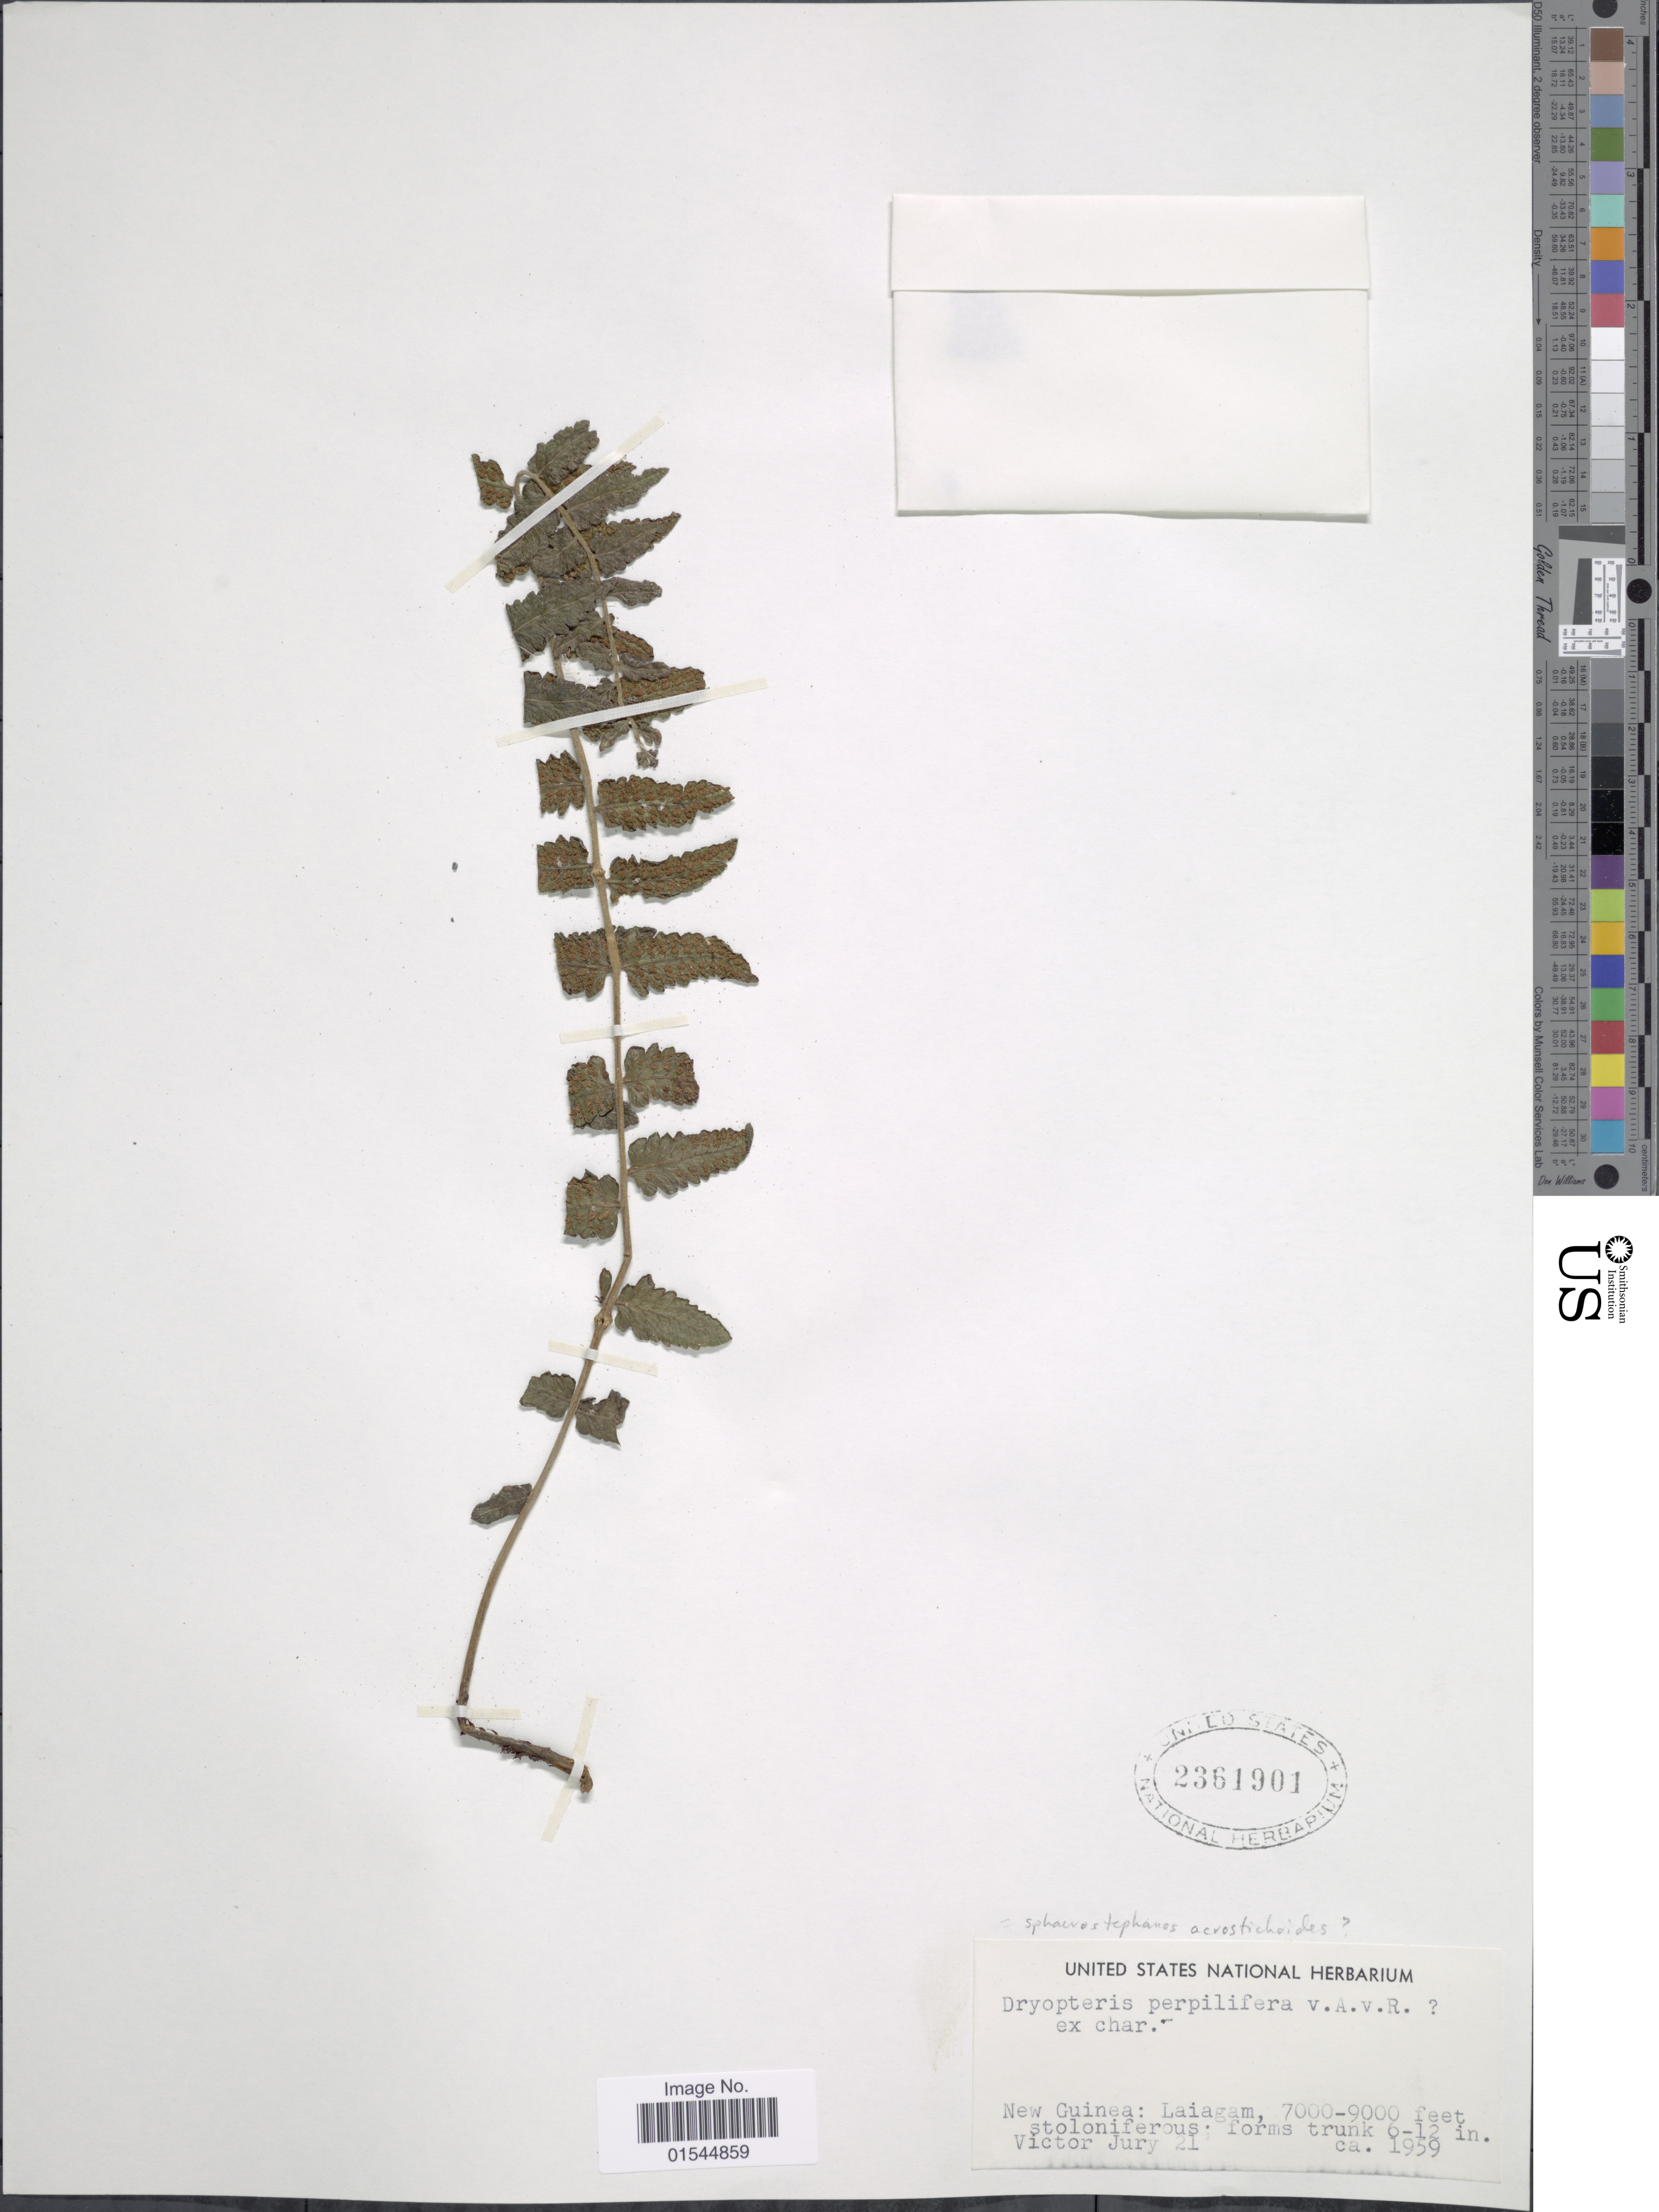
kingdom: Plantae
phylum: Tracheophyta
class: Polypodiopsida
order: Polypodiales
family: Thelypteridaceae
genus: Sphaerostephanos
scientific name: Sphaerostephanos acrostichoides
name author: (Desv.) Holttum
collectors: V. Jury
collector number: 21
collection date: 1959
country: Papua New Guinea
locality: New Guinea: Laiagam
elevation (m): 2134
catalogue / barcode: US 2361901